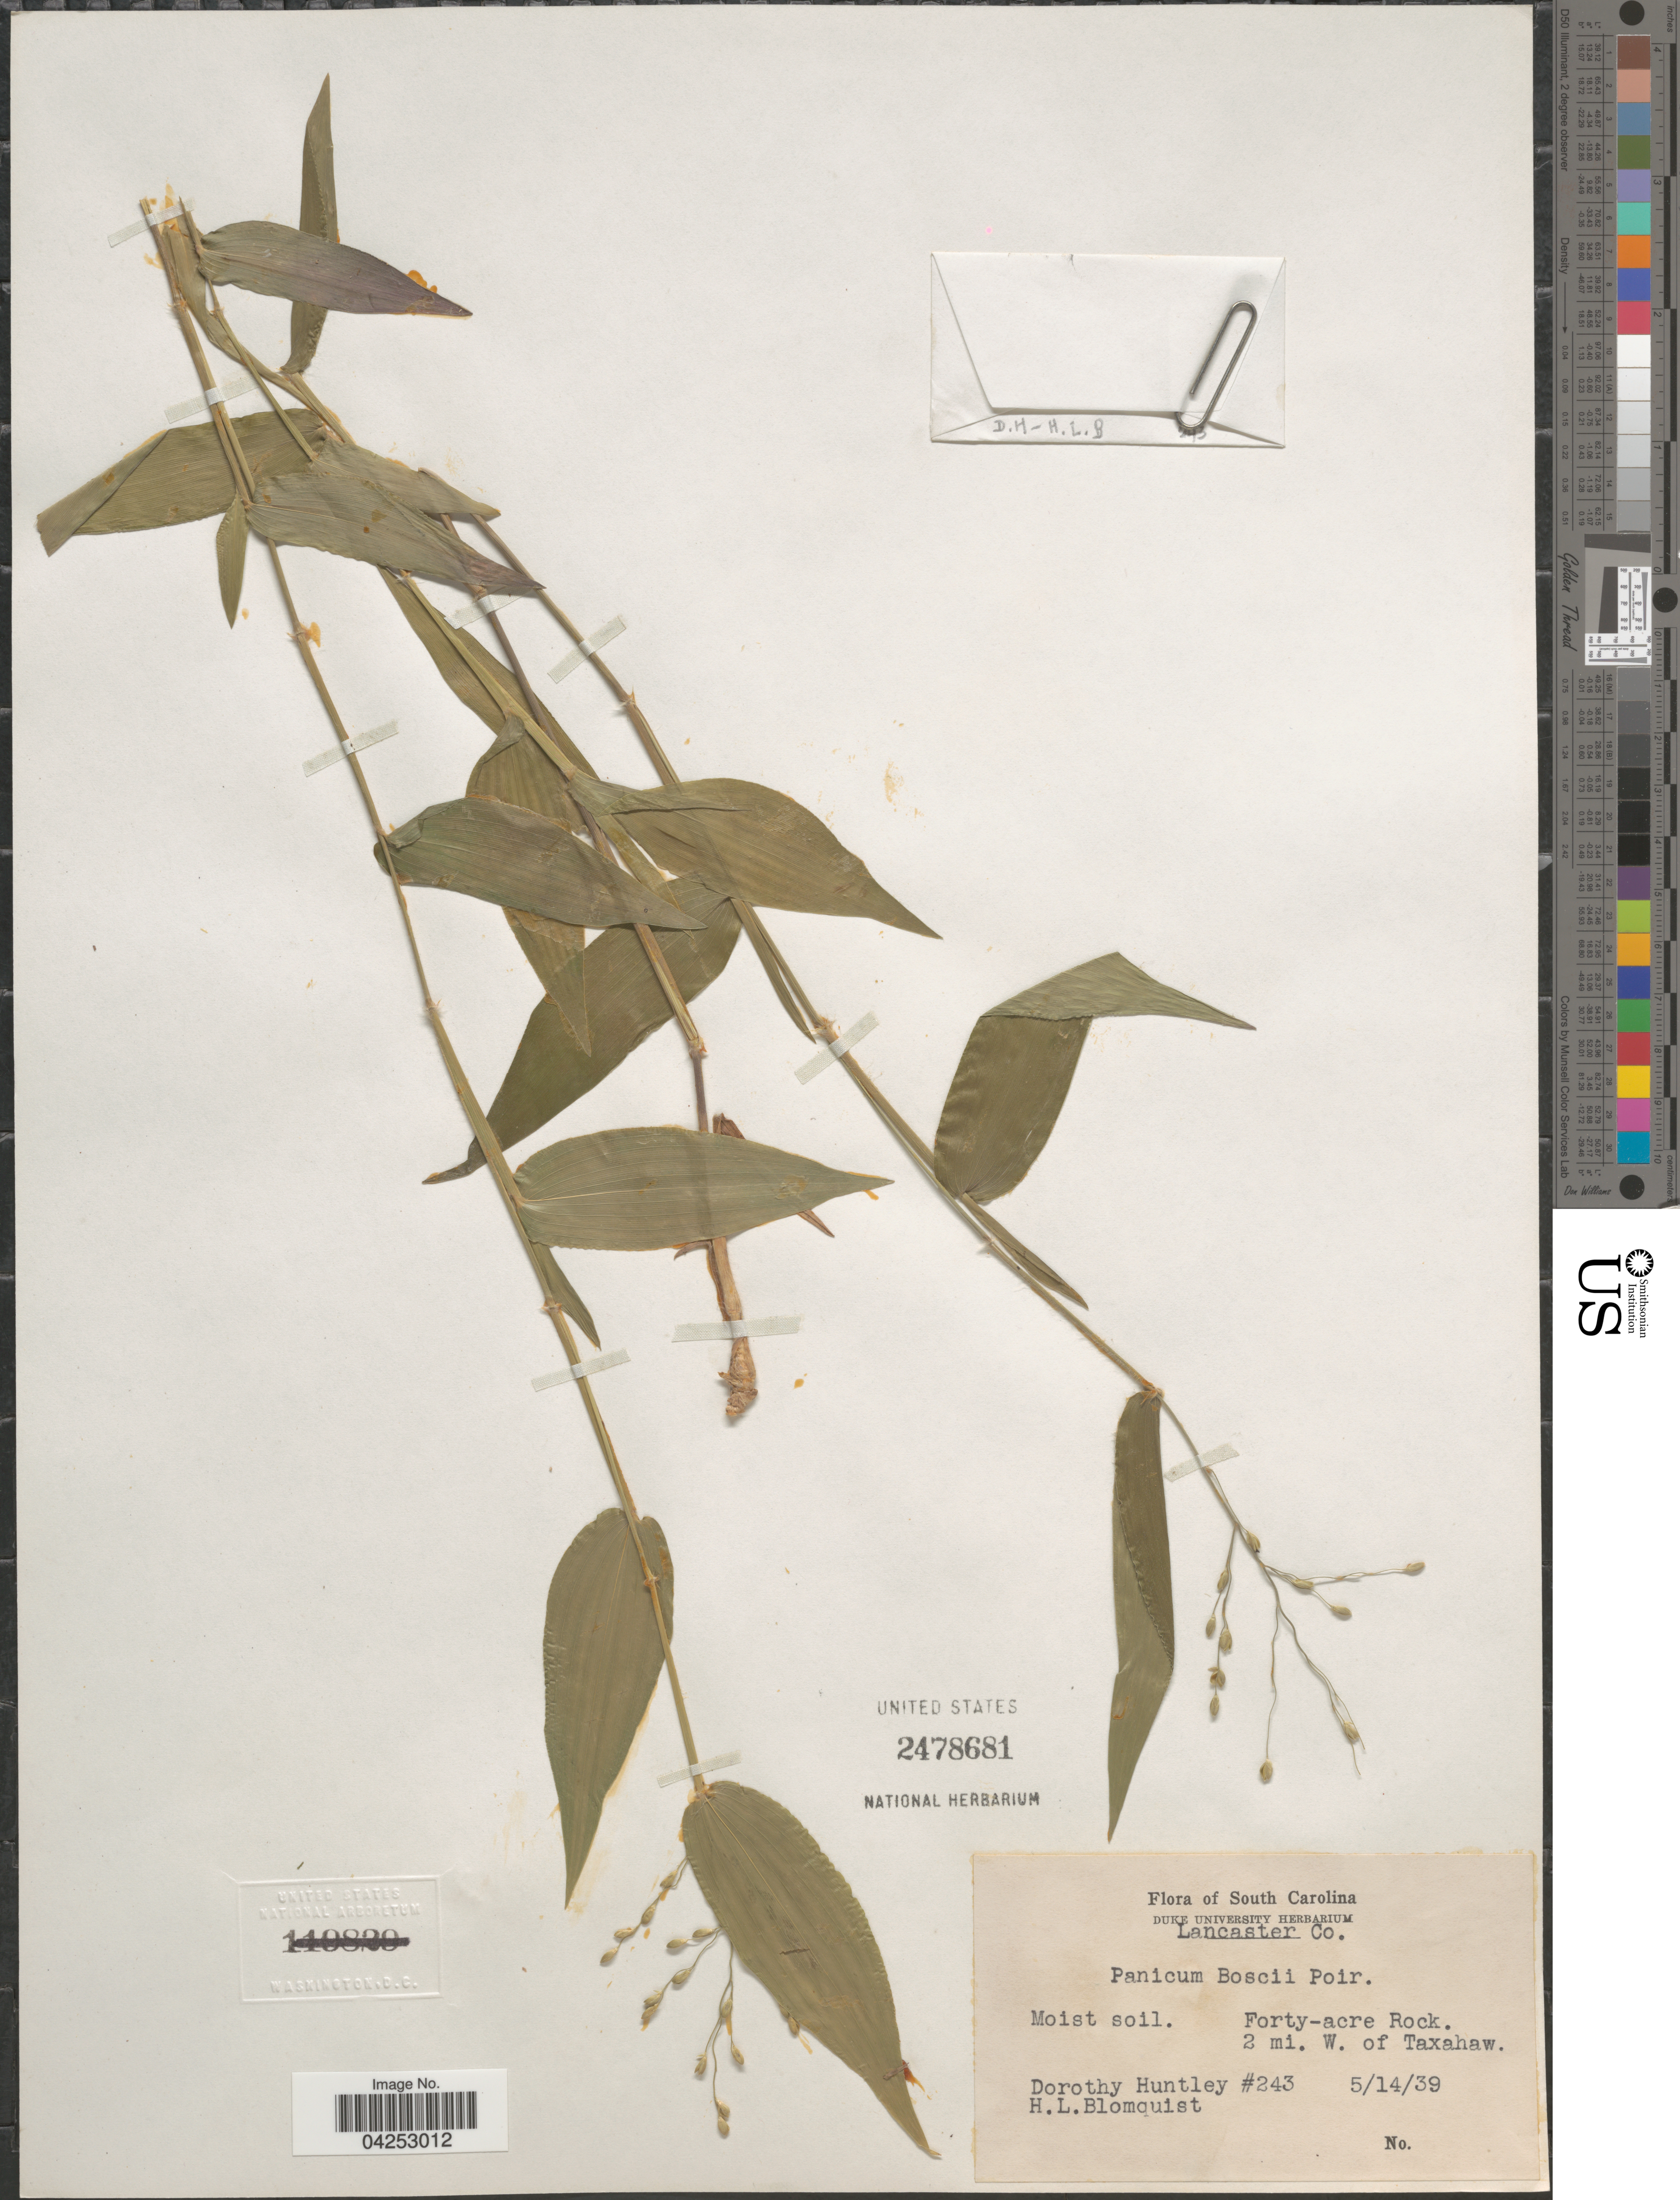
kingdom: Plantae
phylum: Tracheophyta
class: Liliopsida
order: Poales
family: Poaceae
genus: Dichanthelium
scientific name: Dichanthelium boscii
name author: (Poir.) Gould & C.A. Clark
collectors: D. Huntley & H. Blomquist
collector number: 243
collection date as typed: Transcribed d/m/y: 14/5/39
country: United States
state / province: South Carolina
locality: Lancaster Co. Moist soil. Forty-acre Rock. 2 mi. W. of Taxahaw.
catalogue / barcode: US 2478681